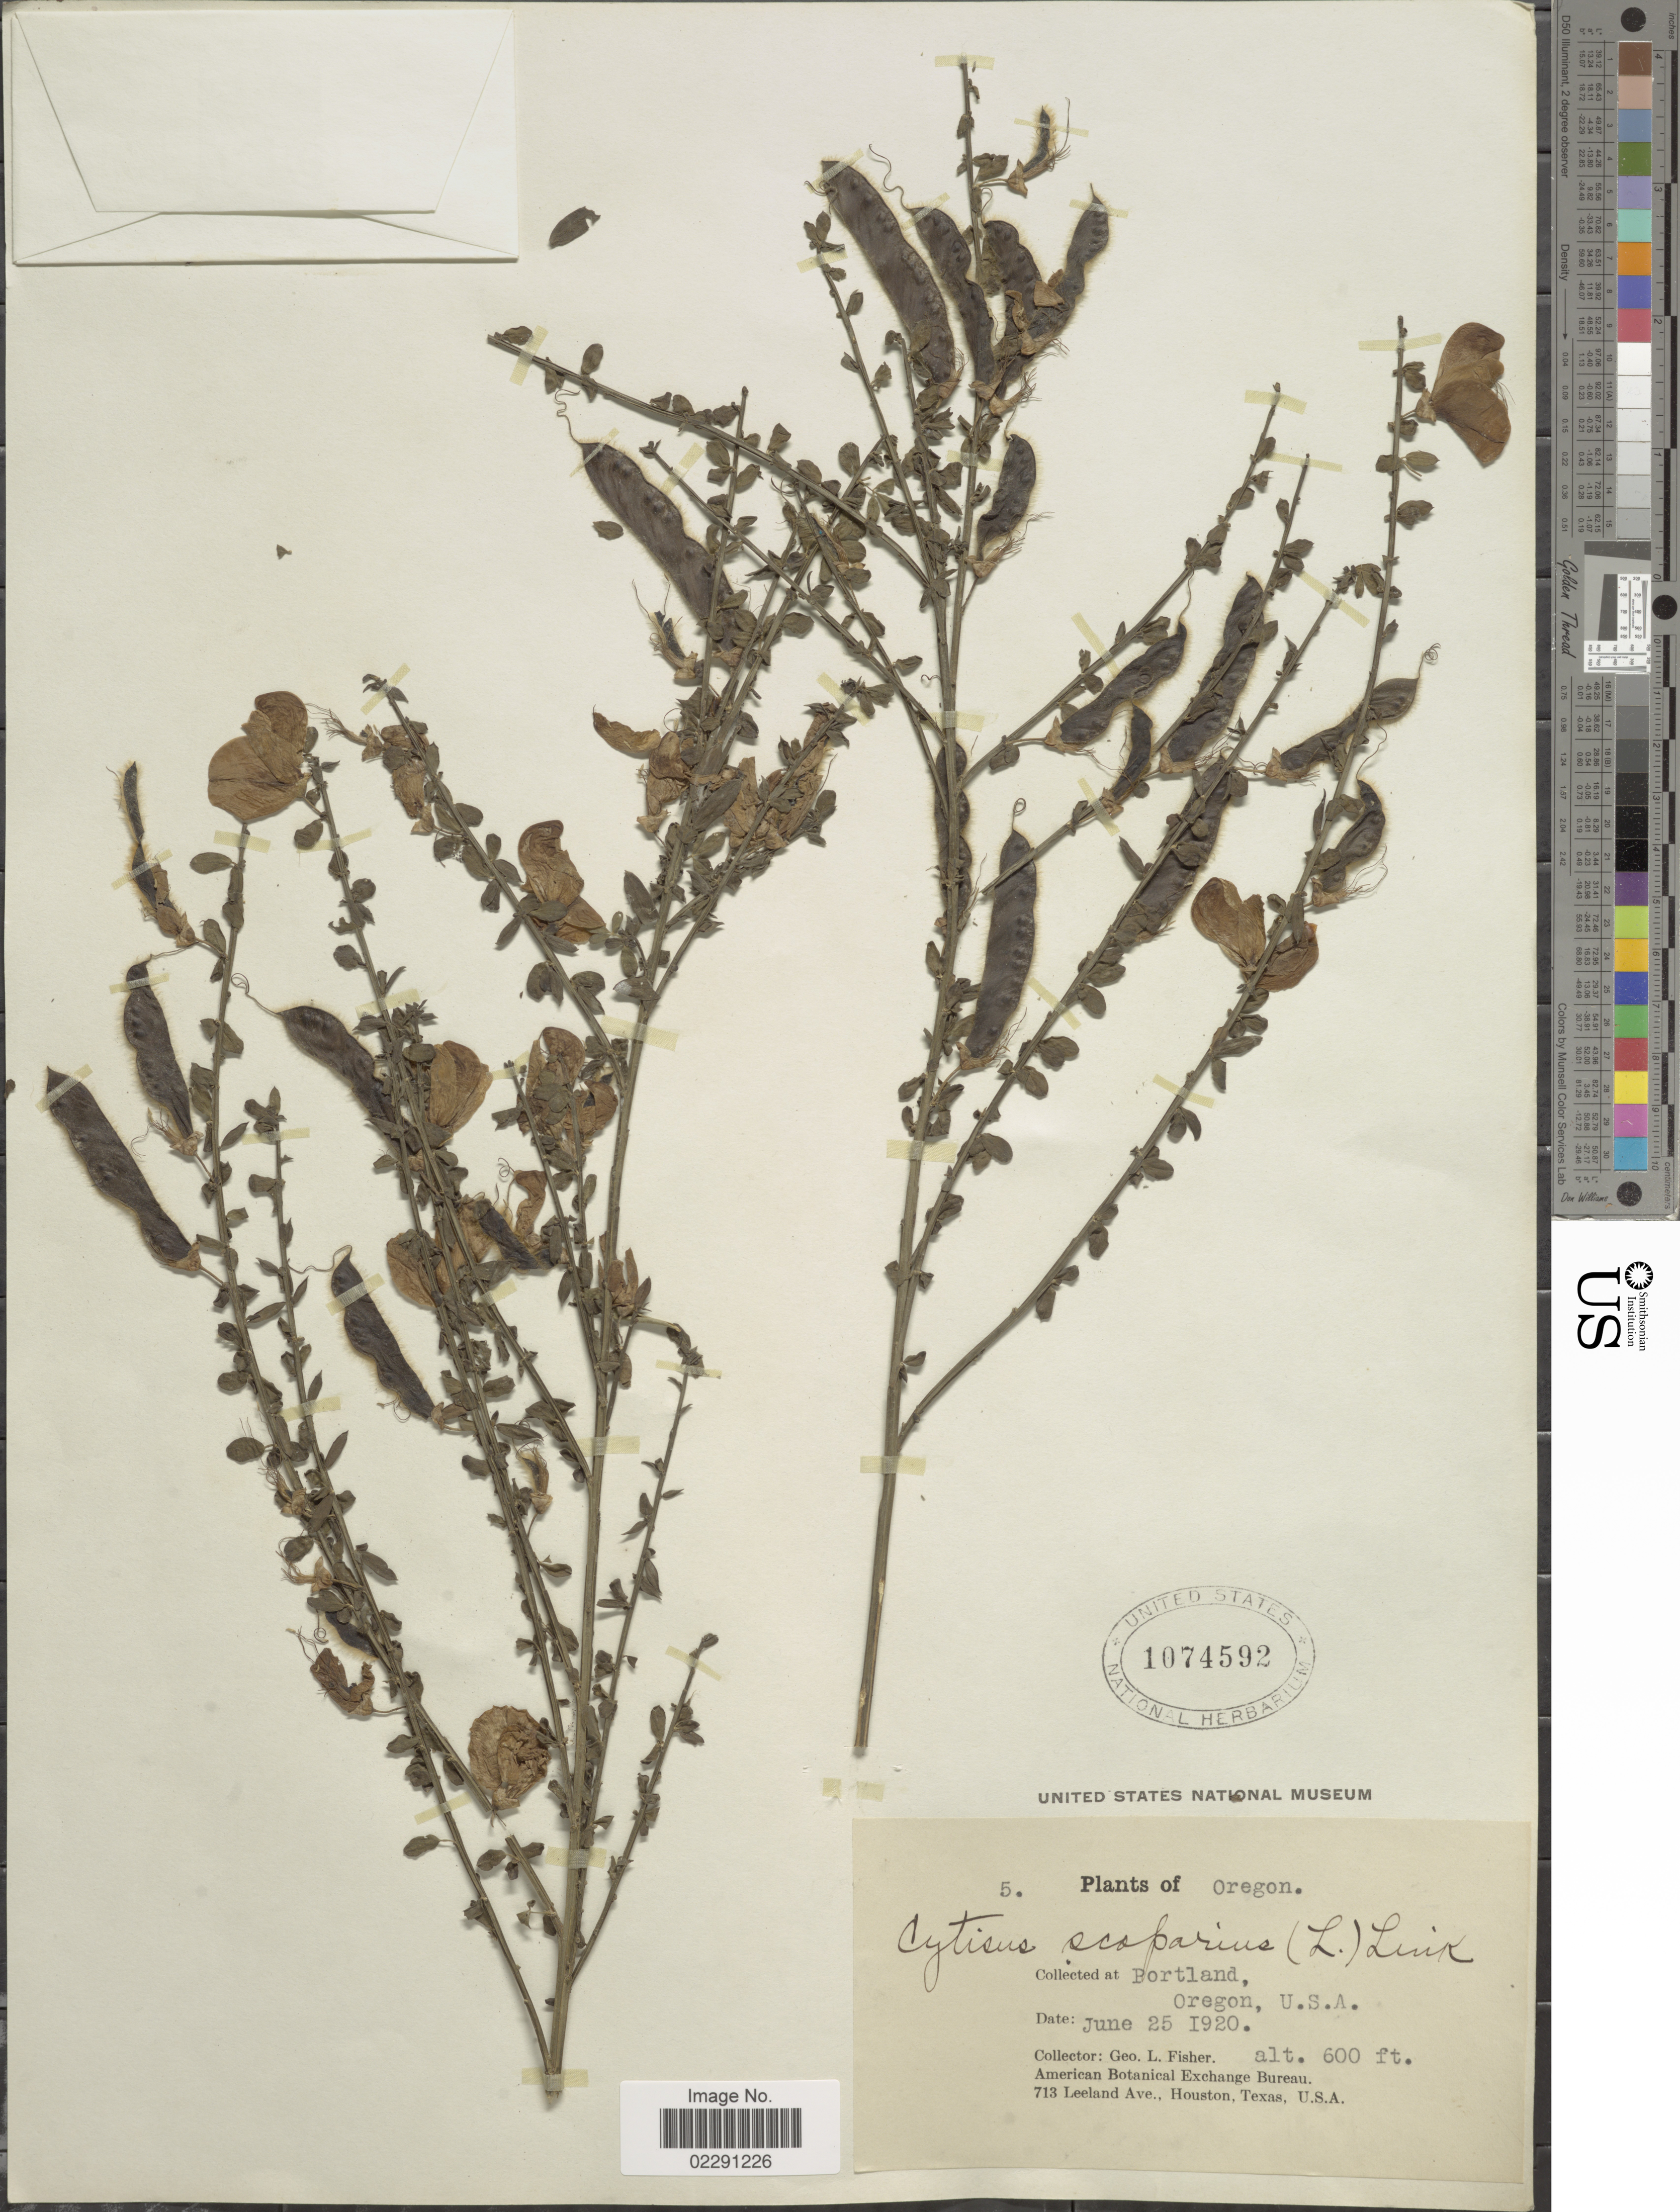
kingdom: Plantae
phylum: Tracheophyta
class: Magnoliopsida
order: Fabales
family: Fabaceae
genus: Cytisus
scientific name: Cytisus scoparius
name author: (L.) Link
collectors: G. L. Fisher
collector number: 5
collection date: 1920-06-25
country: United States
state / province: Oregon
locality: Portland.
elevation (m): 183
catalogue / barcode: US 1074592